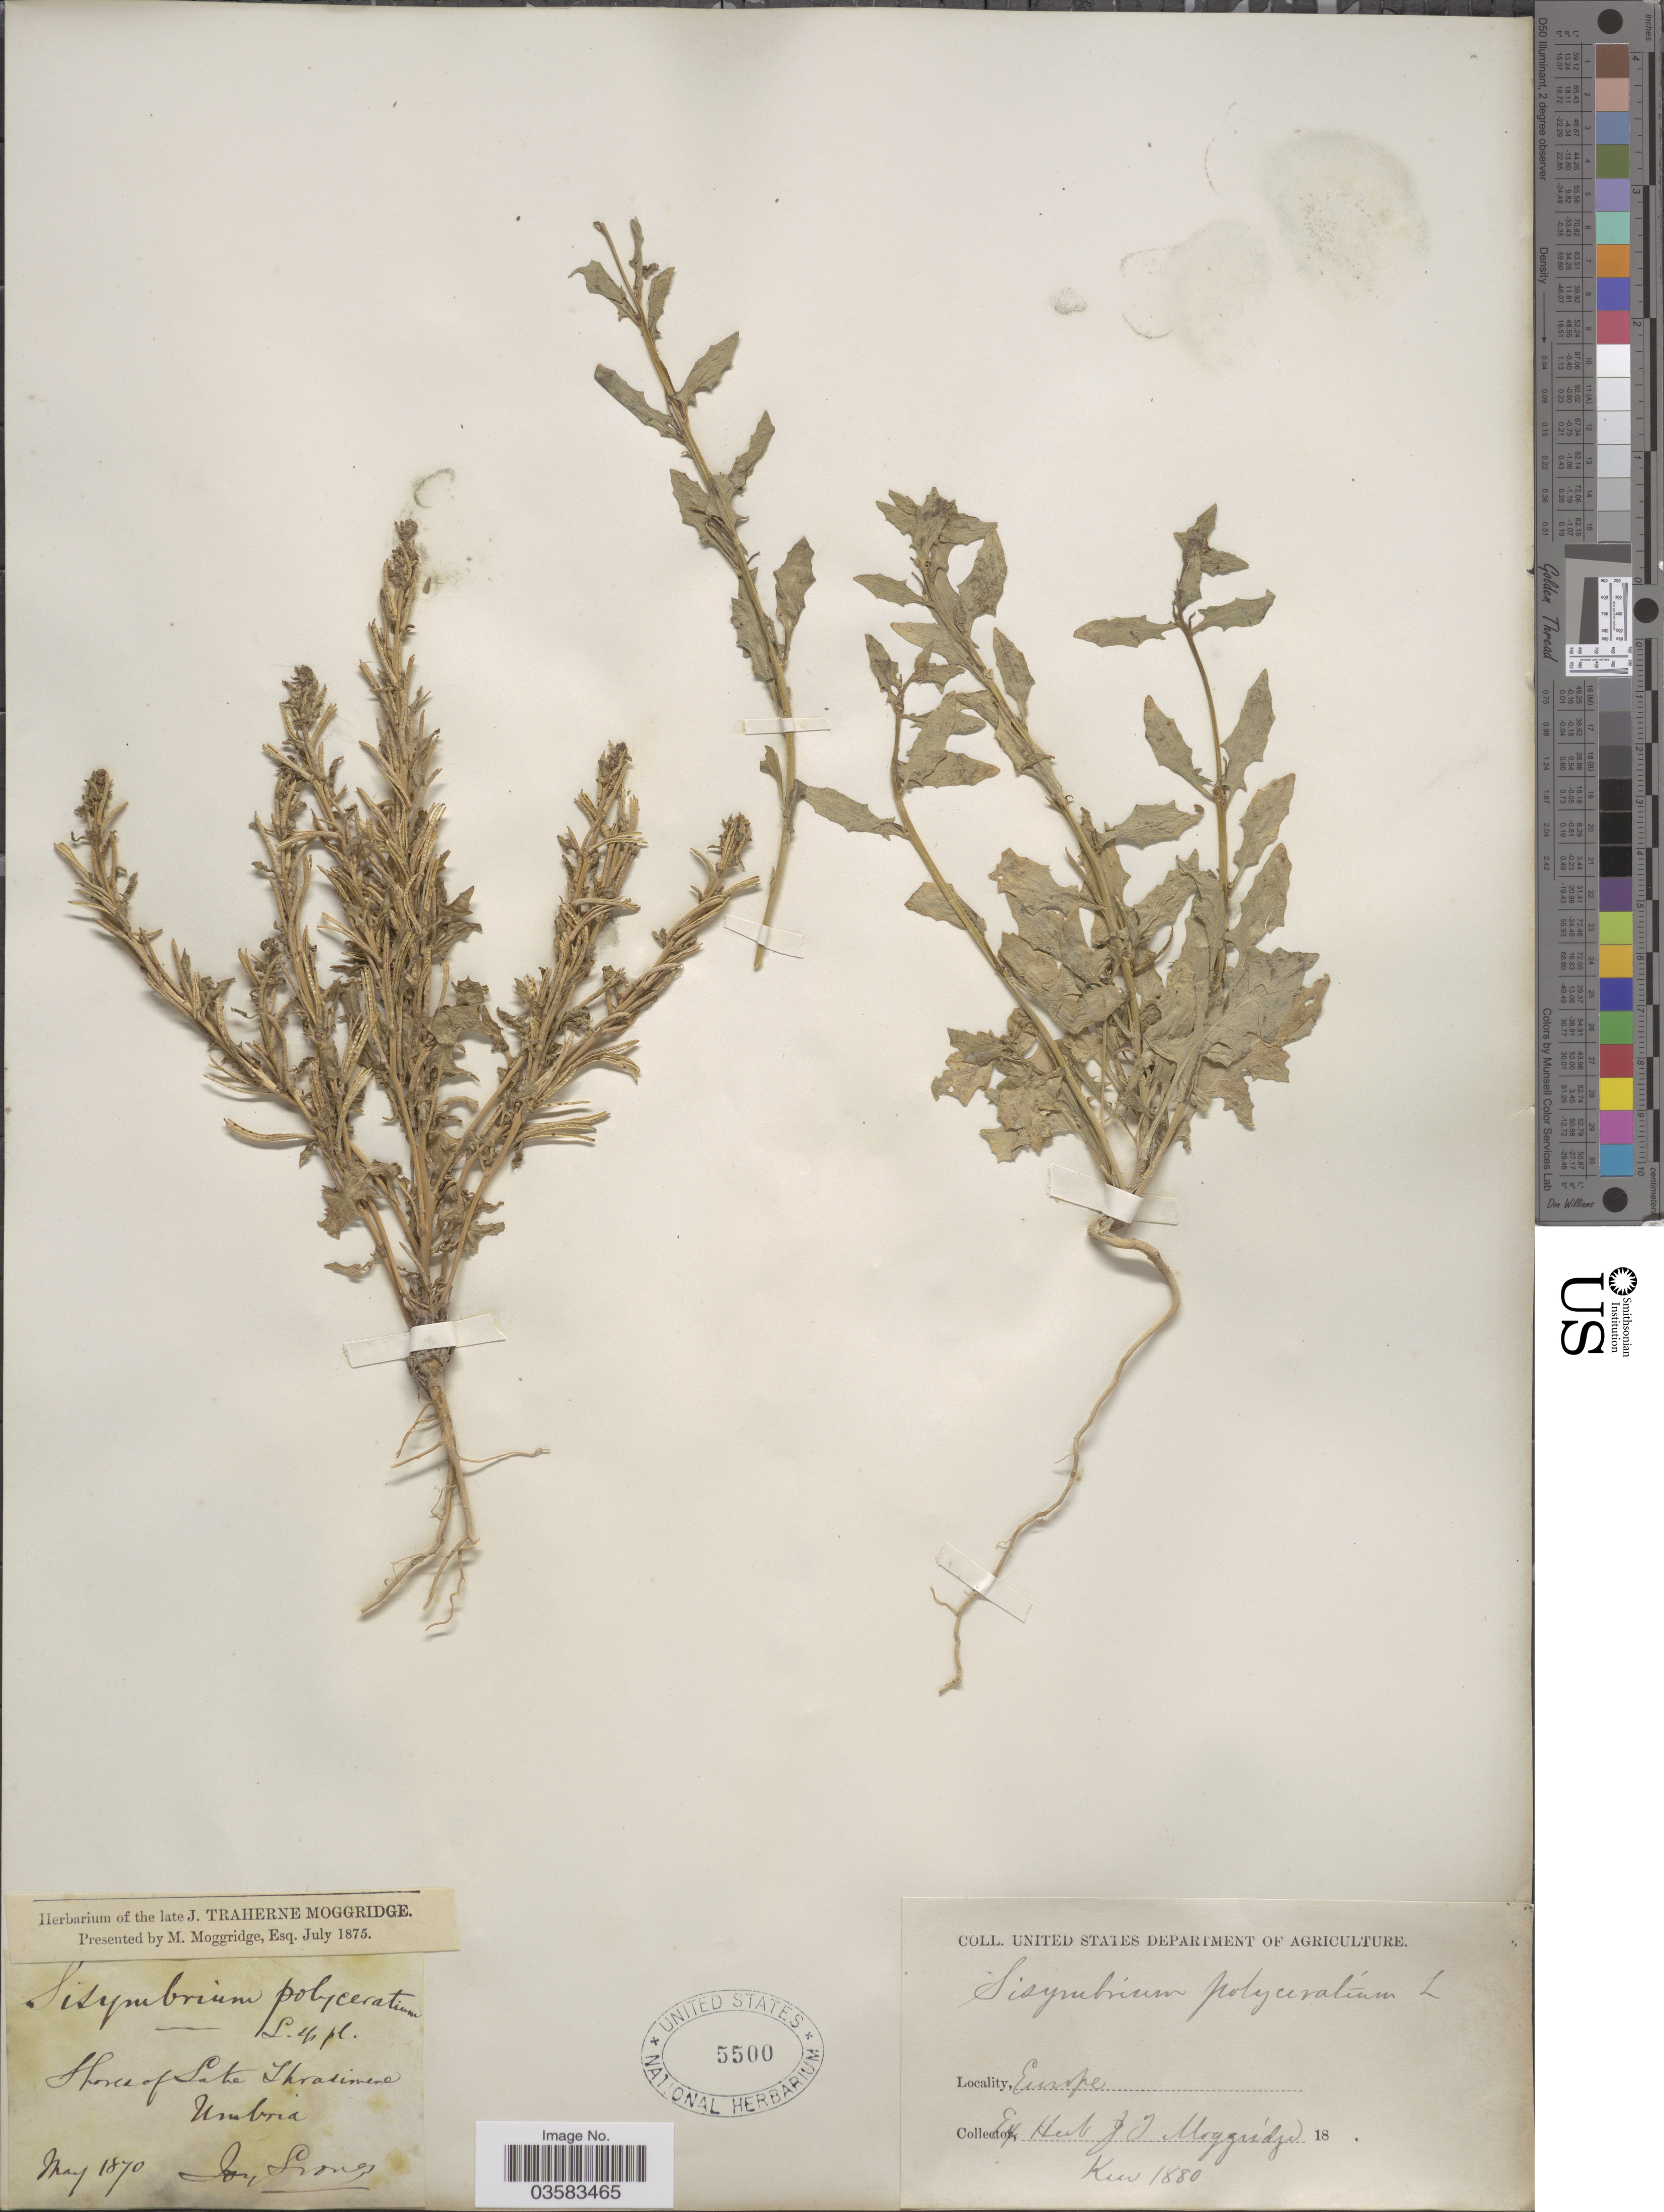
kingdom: Plantae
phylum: Tracheophyta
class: Magnoliopsida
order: Brassicales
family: Brassicaceae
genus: Sisymbrium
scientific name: Sisymbrium polyceratium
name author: L.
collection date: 1870-05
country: Italy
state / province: Umbria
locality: Shore of Lake Thrasimene.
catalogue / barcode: US 5500